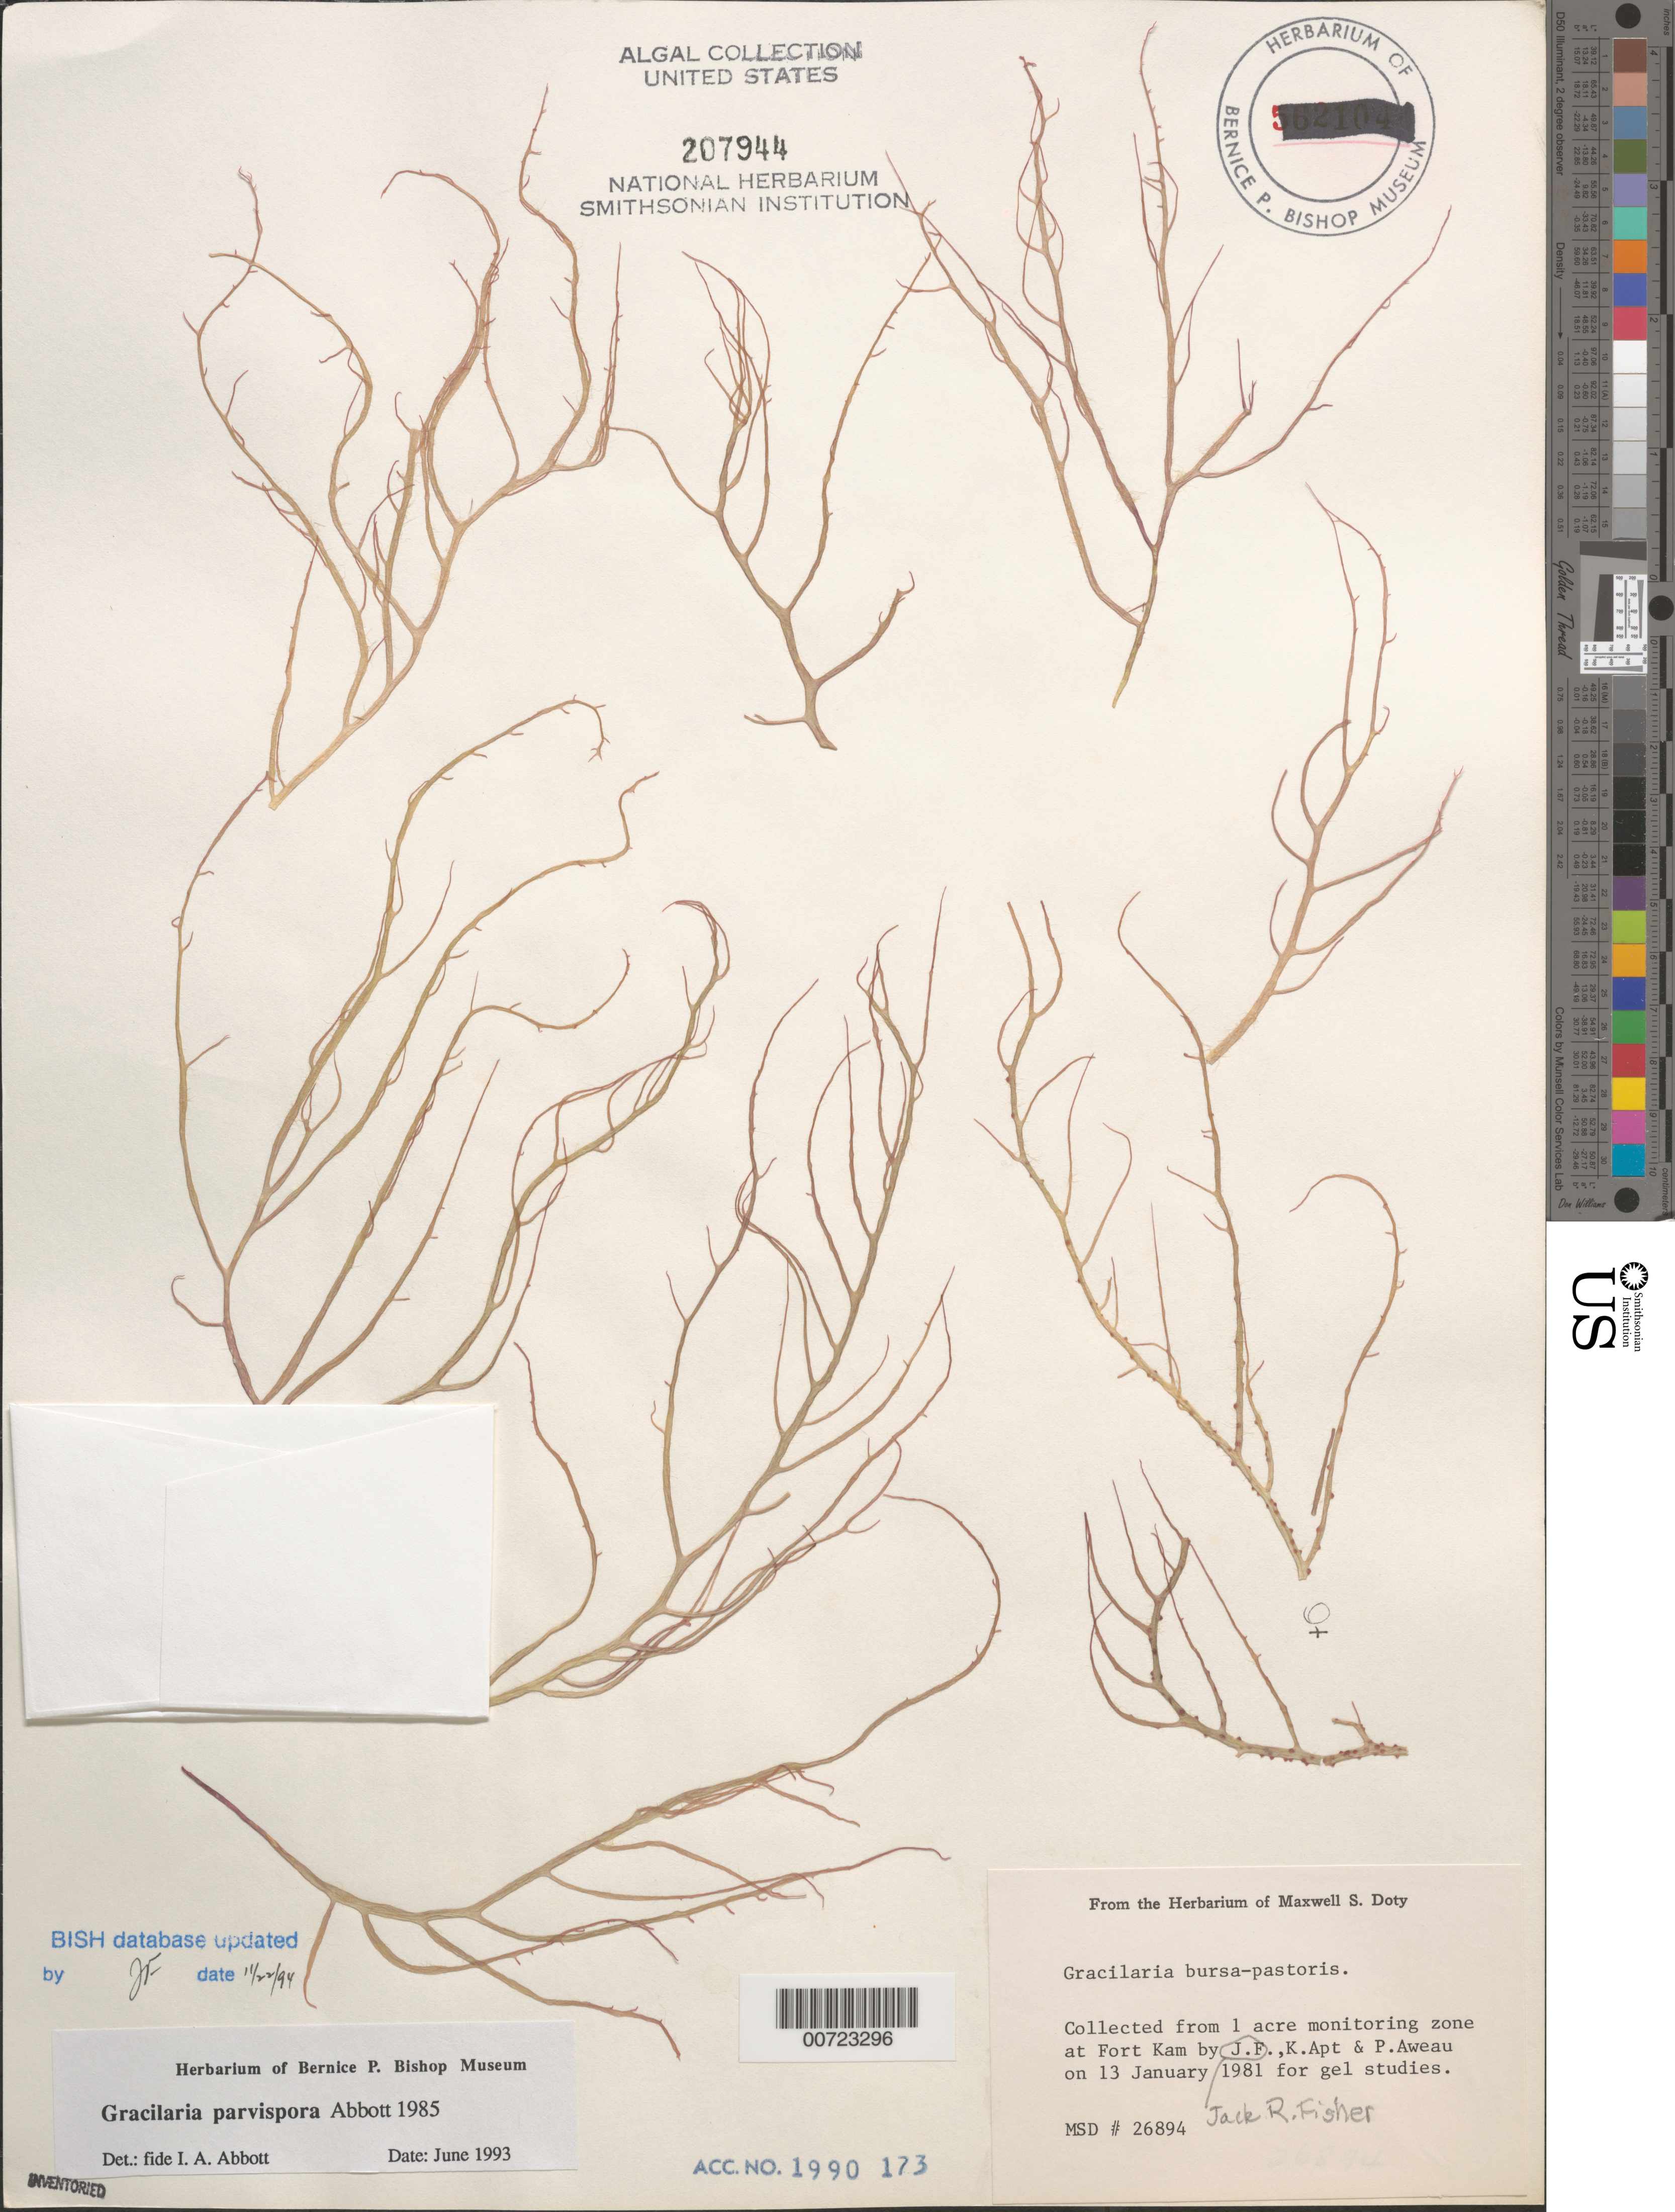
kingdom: Plantae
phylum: Rhodophyta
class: Florideophyceae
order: Gracilariales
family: Gracilariaceae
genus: Gracilaria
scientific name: Gracilaria parvispora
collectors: J. Fisher, P. Aweau & K. E. Apt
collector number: MSD 26894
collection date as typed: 13 Jan 1981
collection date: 1981-01-13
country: United States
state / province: Hawaii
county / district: Honolulu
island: Oahu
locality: Fort Kam Reef, 1 acre monitoring area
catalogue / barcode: US 207944